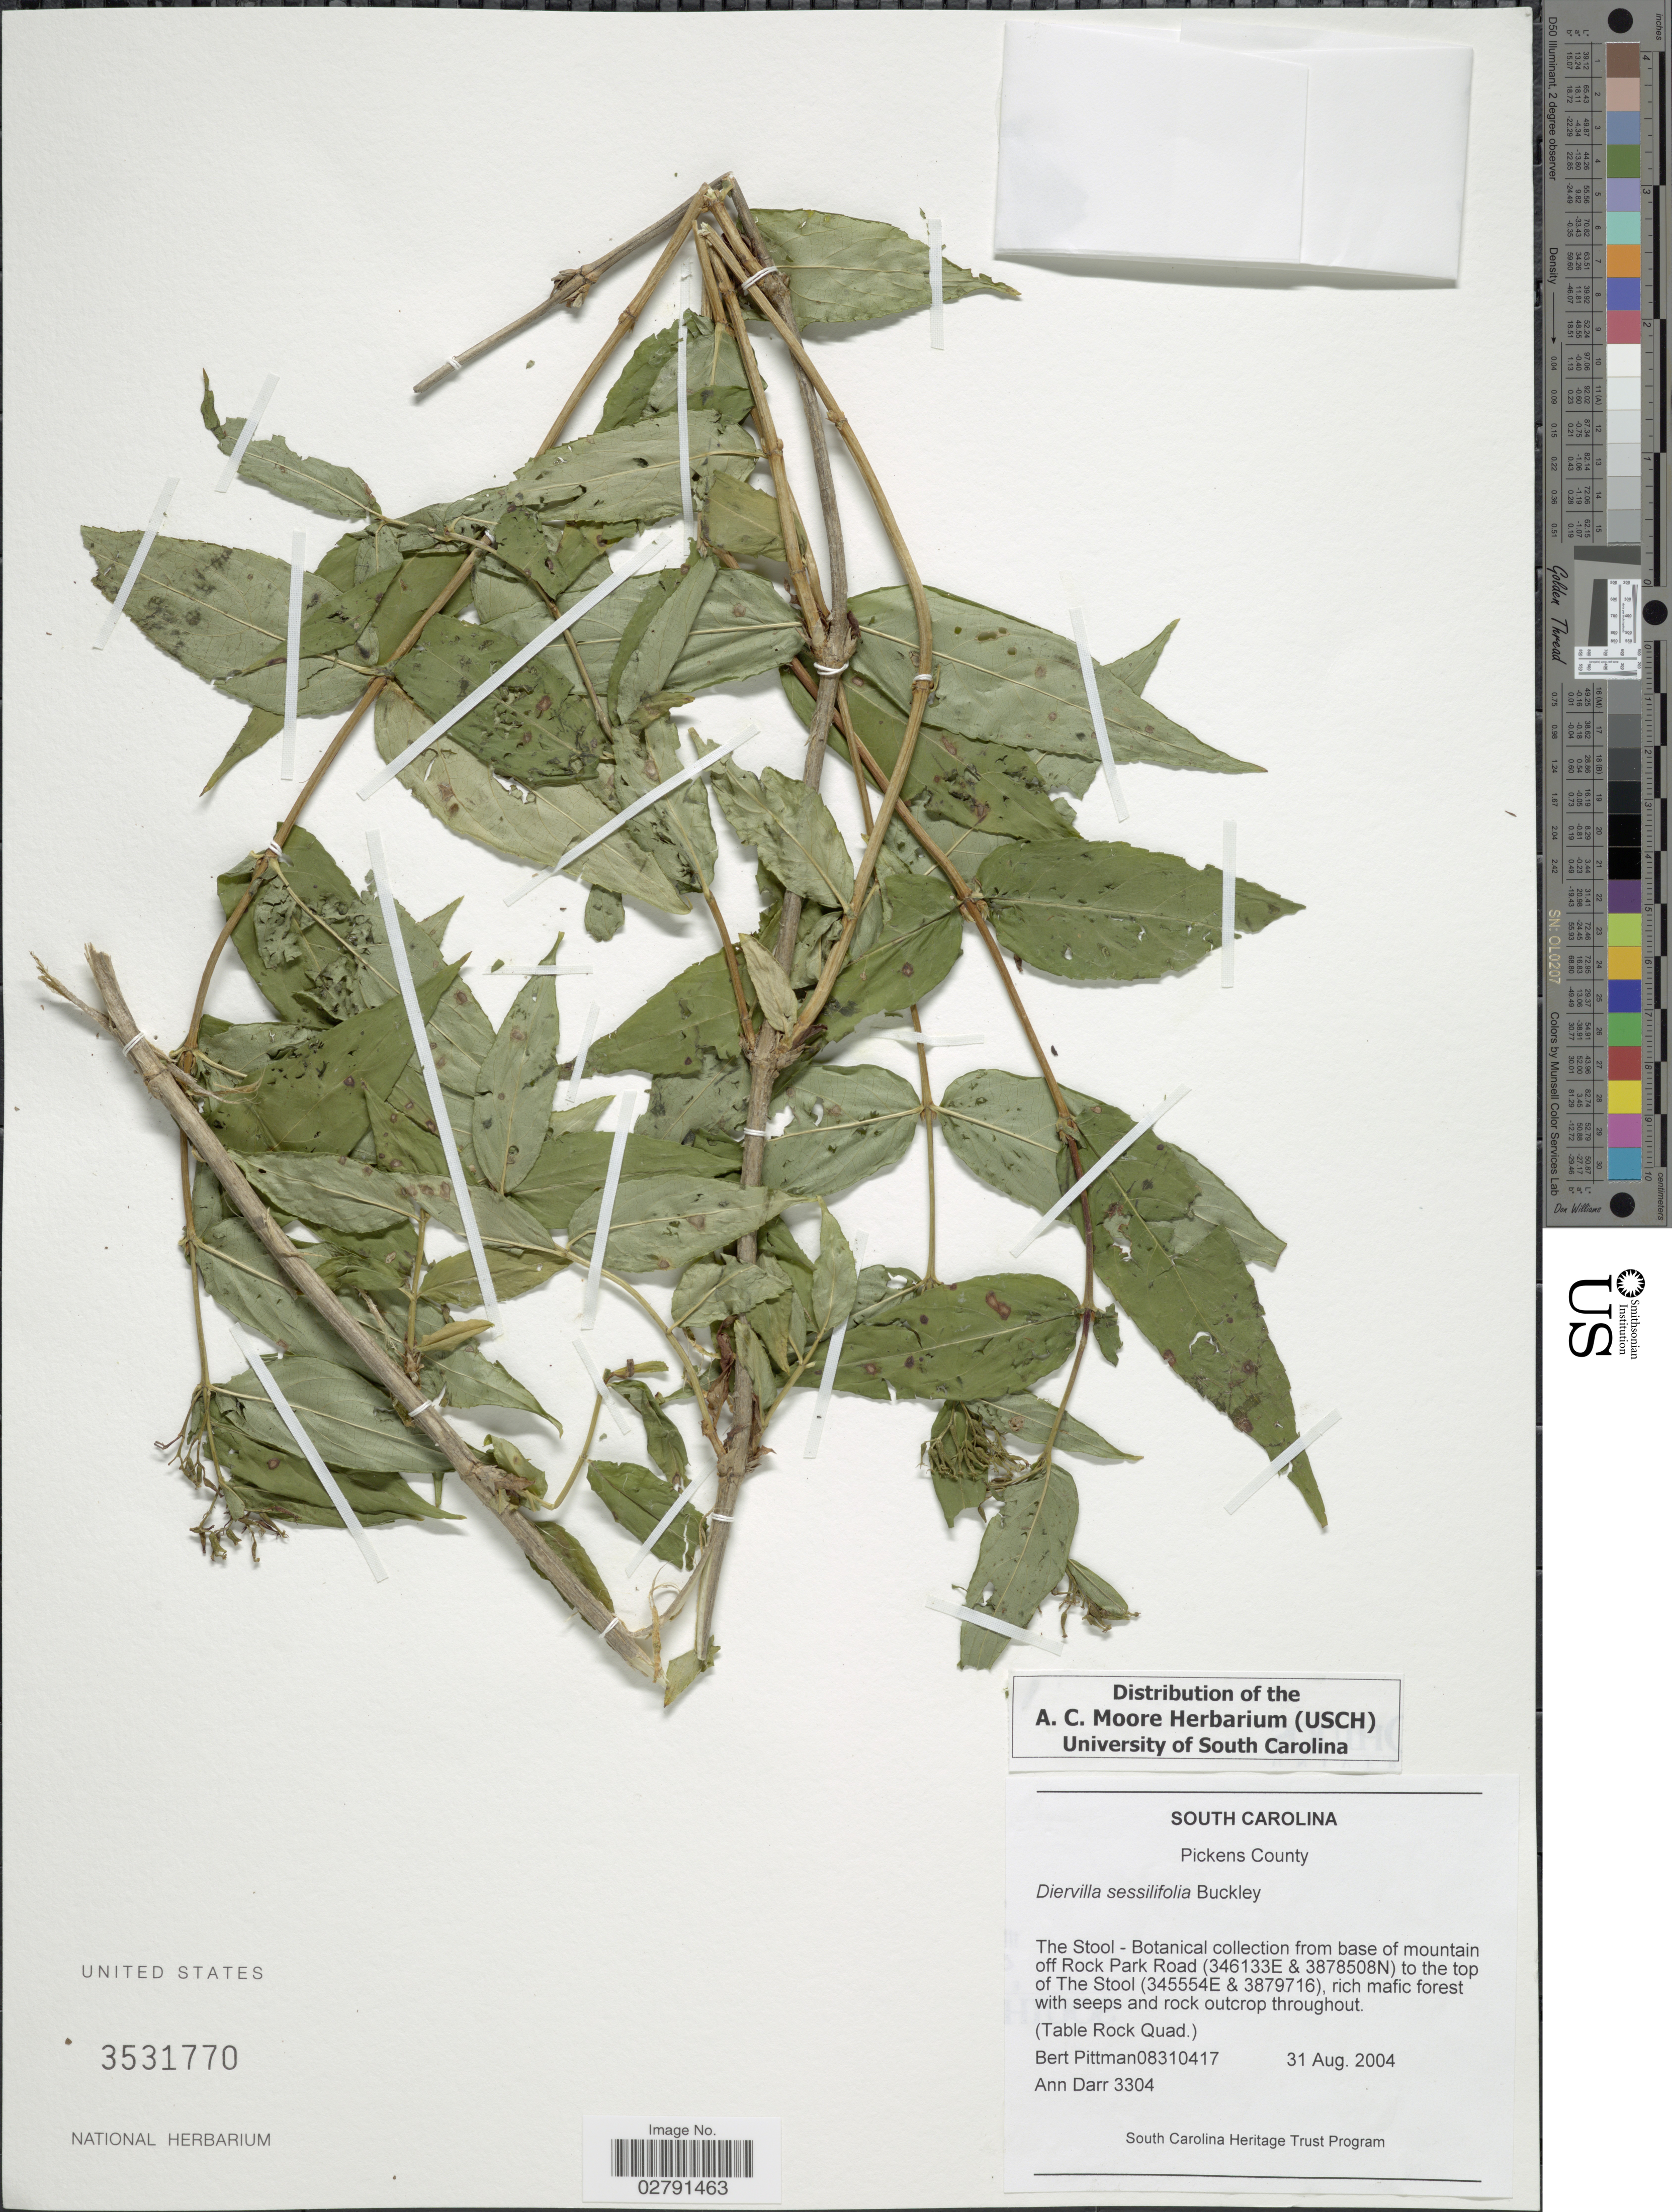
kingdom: Plantae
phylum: Tracheophyta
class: Magnoliopsida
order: Dipsacales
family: Caprifoliaceae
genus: Diervilla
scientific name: Diervilla sessilifolia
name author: Buckley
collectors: B. Pittman & A. Darr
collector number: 08310417/3304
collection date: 2004-08-31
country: United States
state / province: South Carolina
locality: Pickens County, The Stool - Botanical collection from base of mountain off Rock Park Road (346133E & 387850N) to the top of the Stool (345554E & 3879716) (Table Rock Quad).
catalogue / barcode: US 3531770